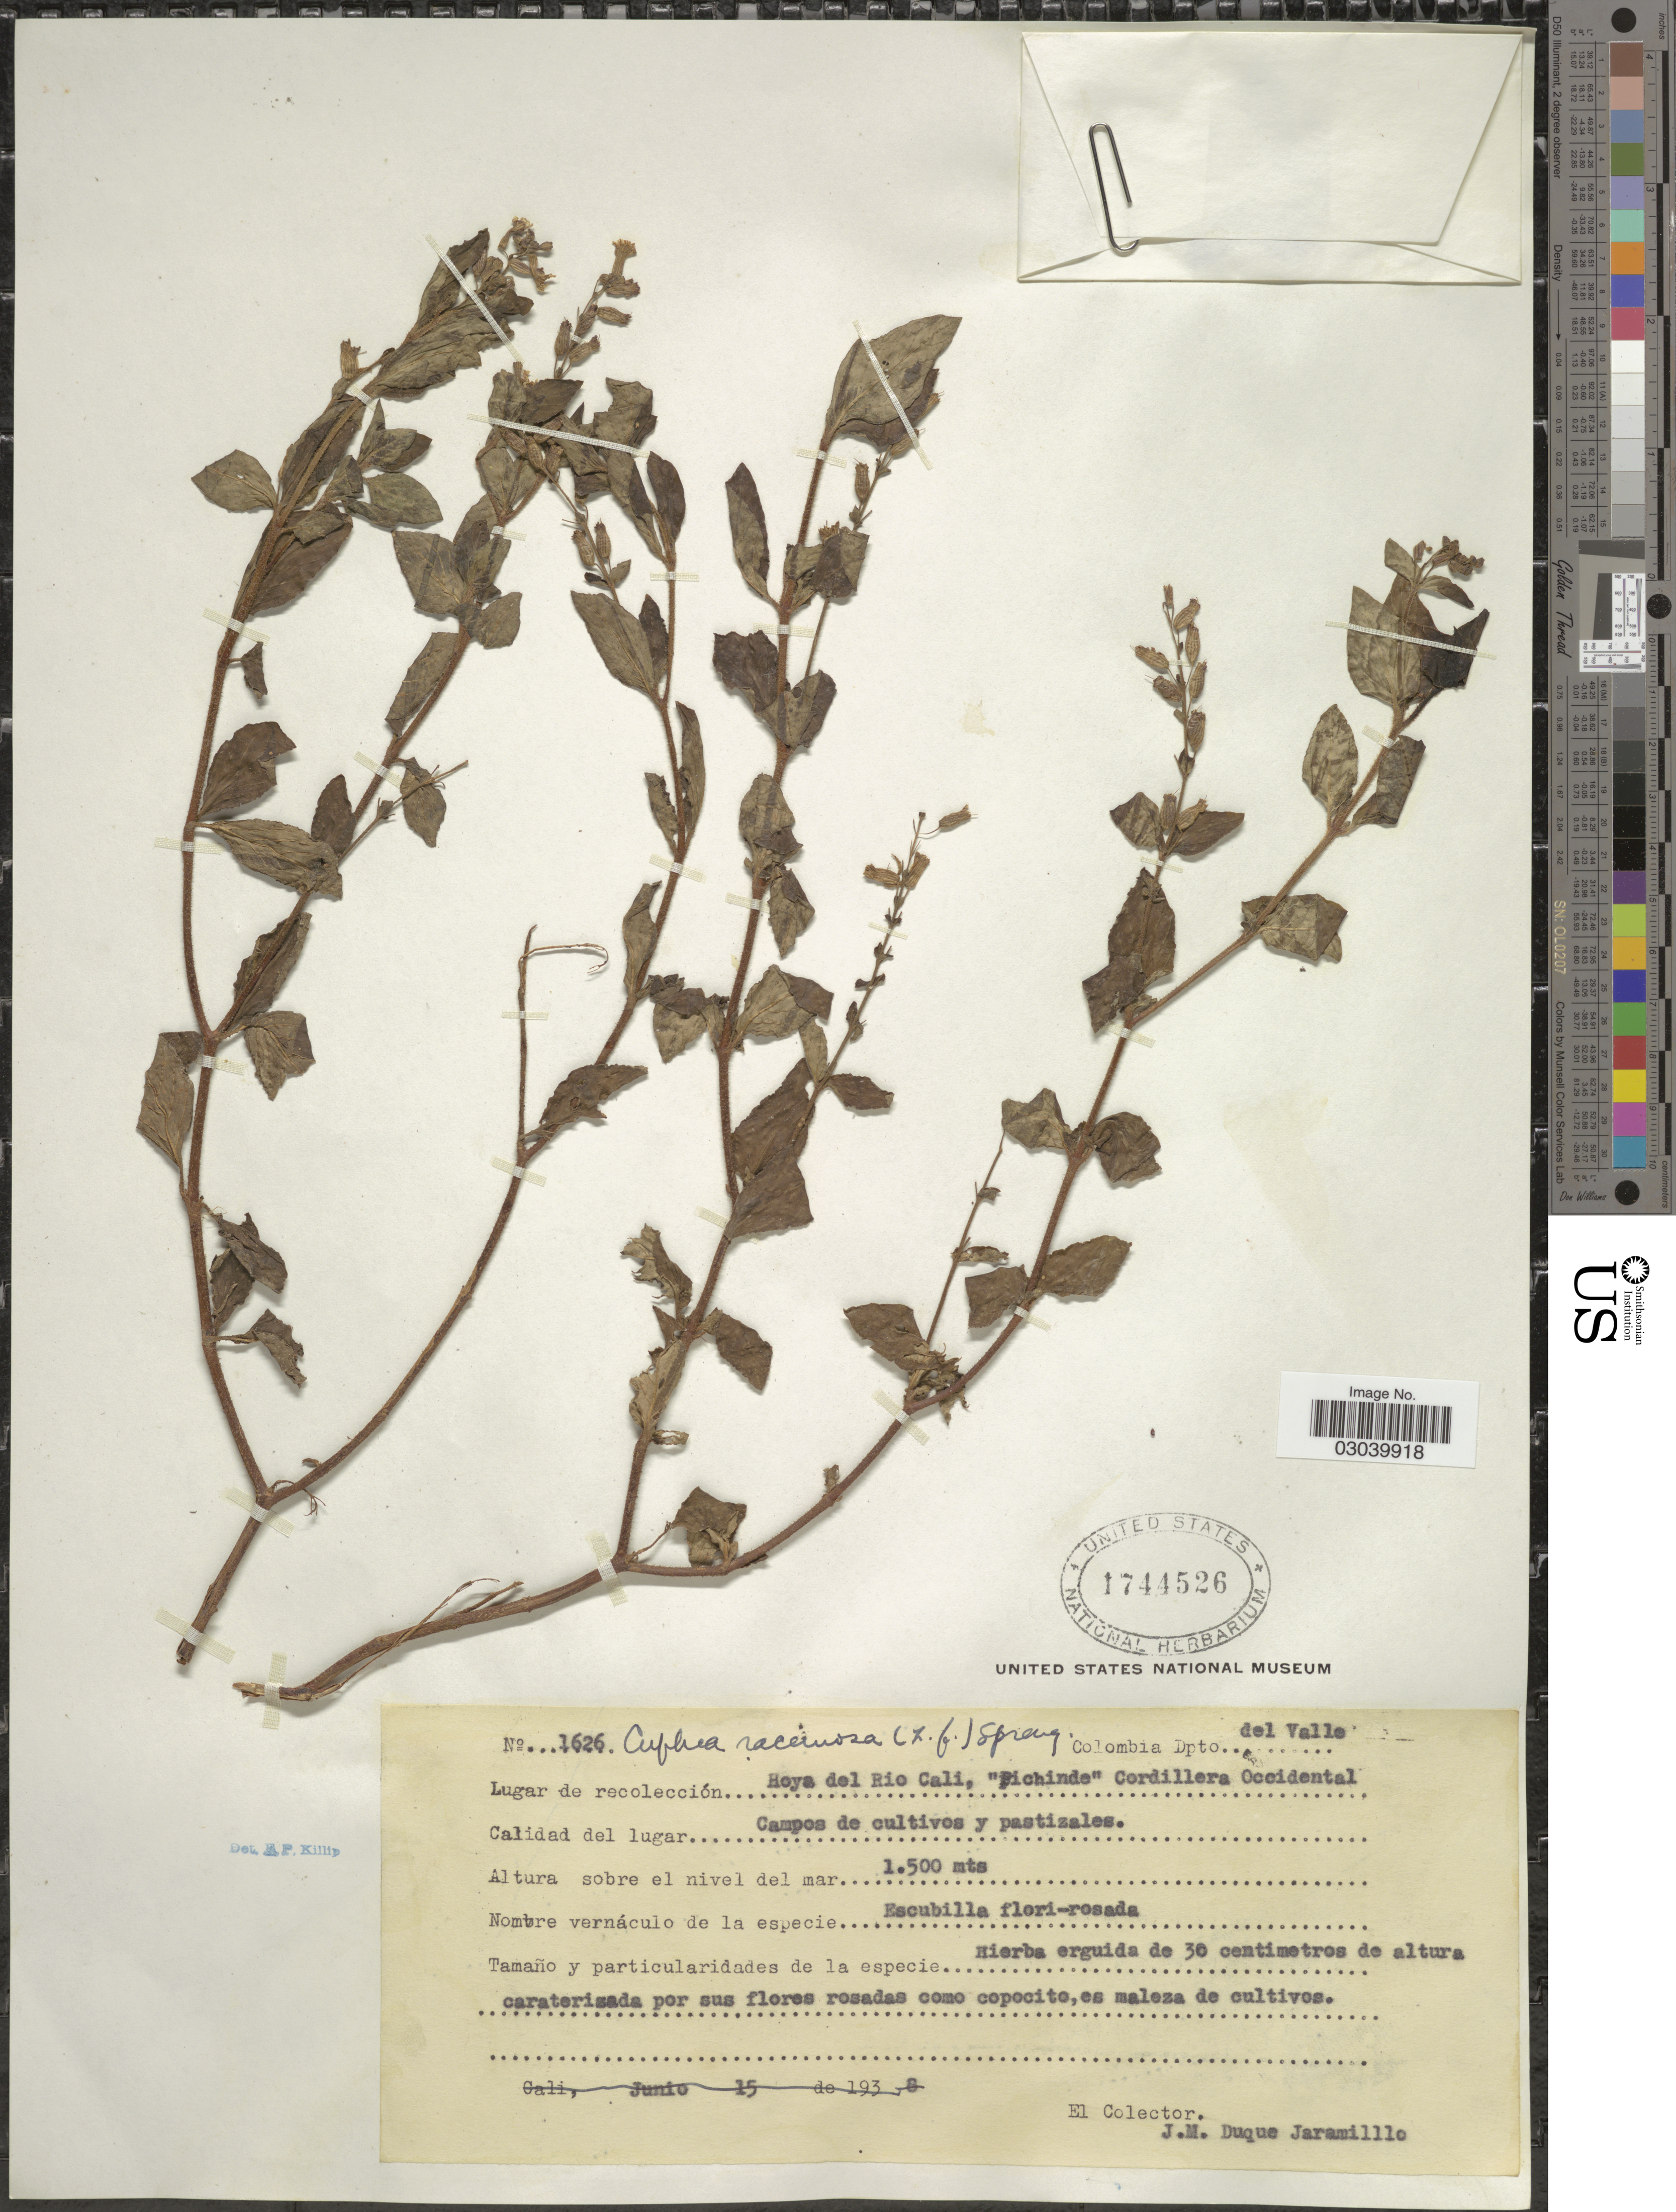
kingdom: Plantae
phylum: Tracheophyta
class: Magnoliopsida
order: Myrtales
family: Lythraceae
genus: Cuphea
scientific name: Cuphea racemosa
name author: (L. f.) Spreng.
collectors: J. M. Duque Jaramillo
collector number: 1626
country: Colombia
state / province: Valle del Cauca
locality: Dpto. del Valle, Hoya del Rio Cali, "Pichinde" Cordillera Occidental.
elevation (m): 1500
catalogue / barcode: US 1744526